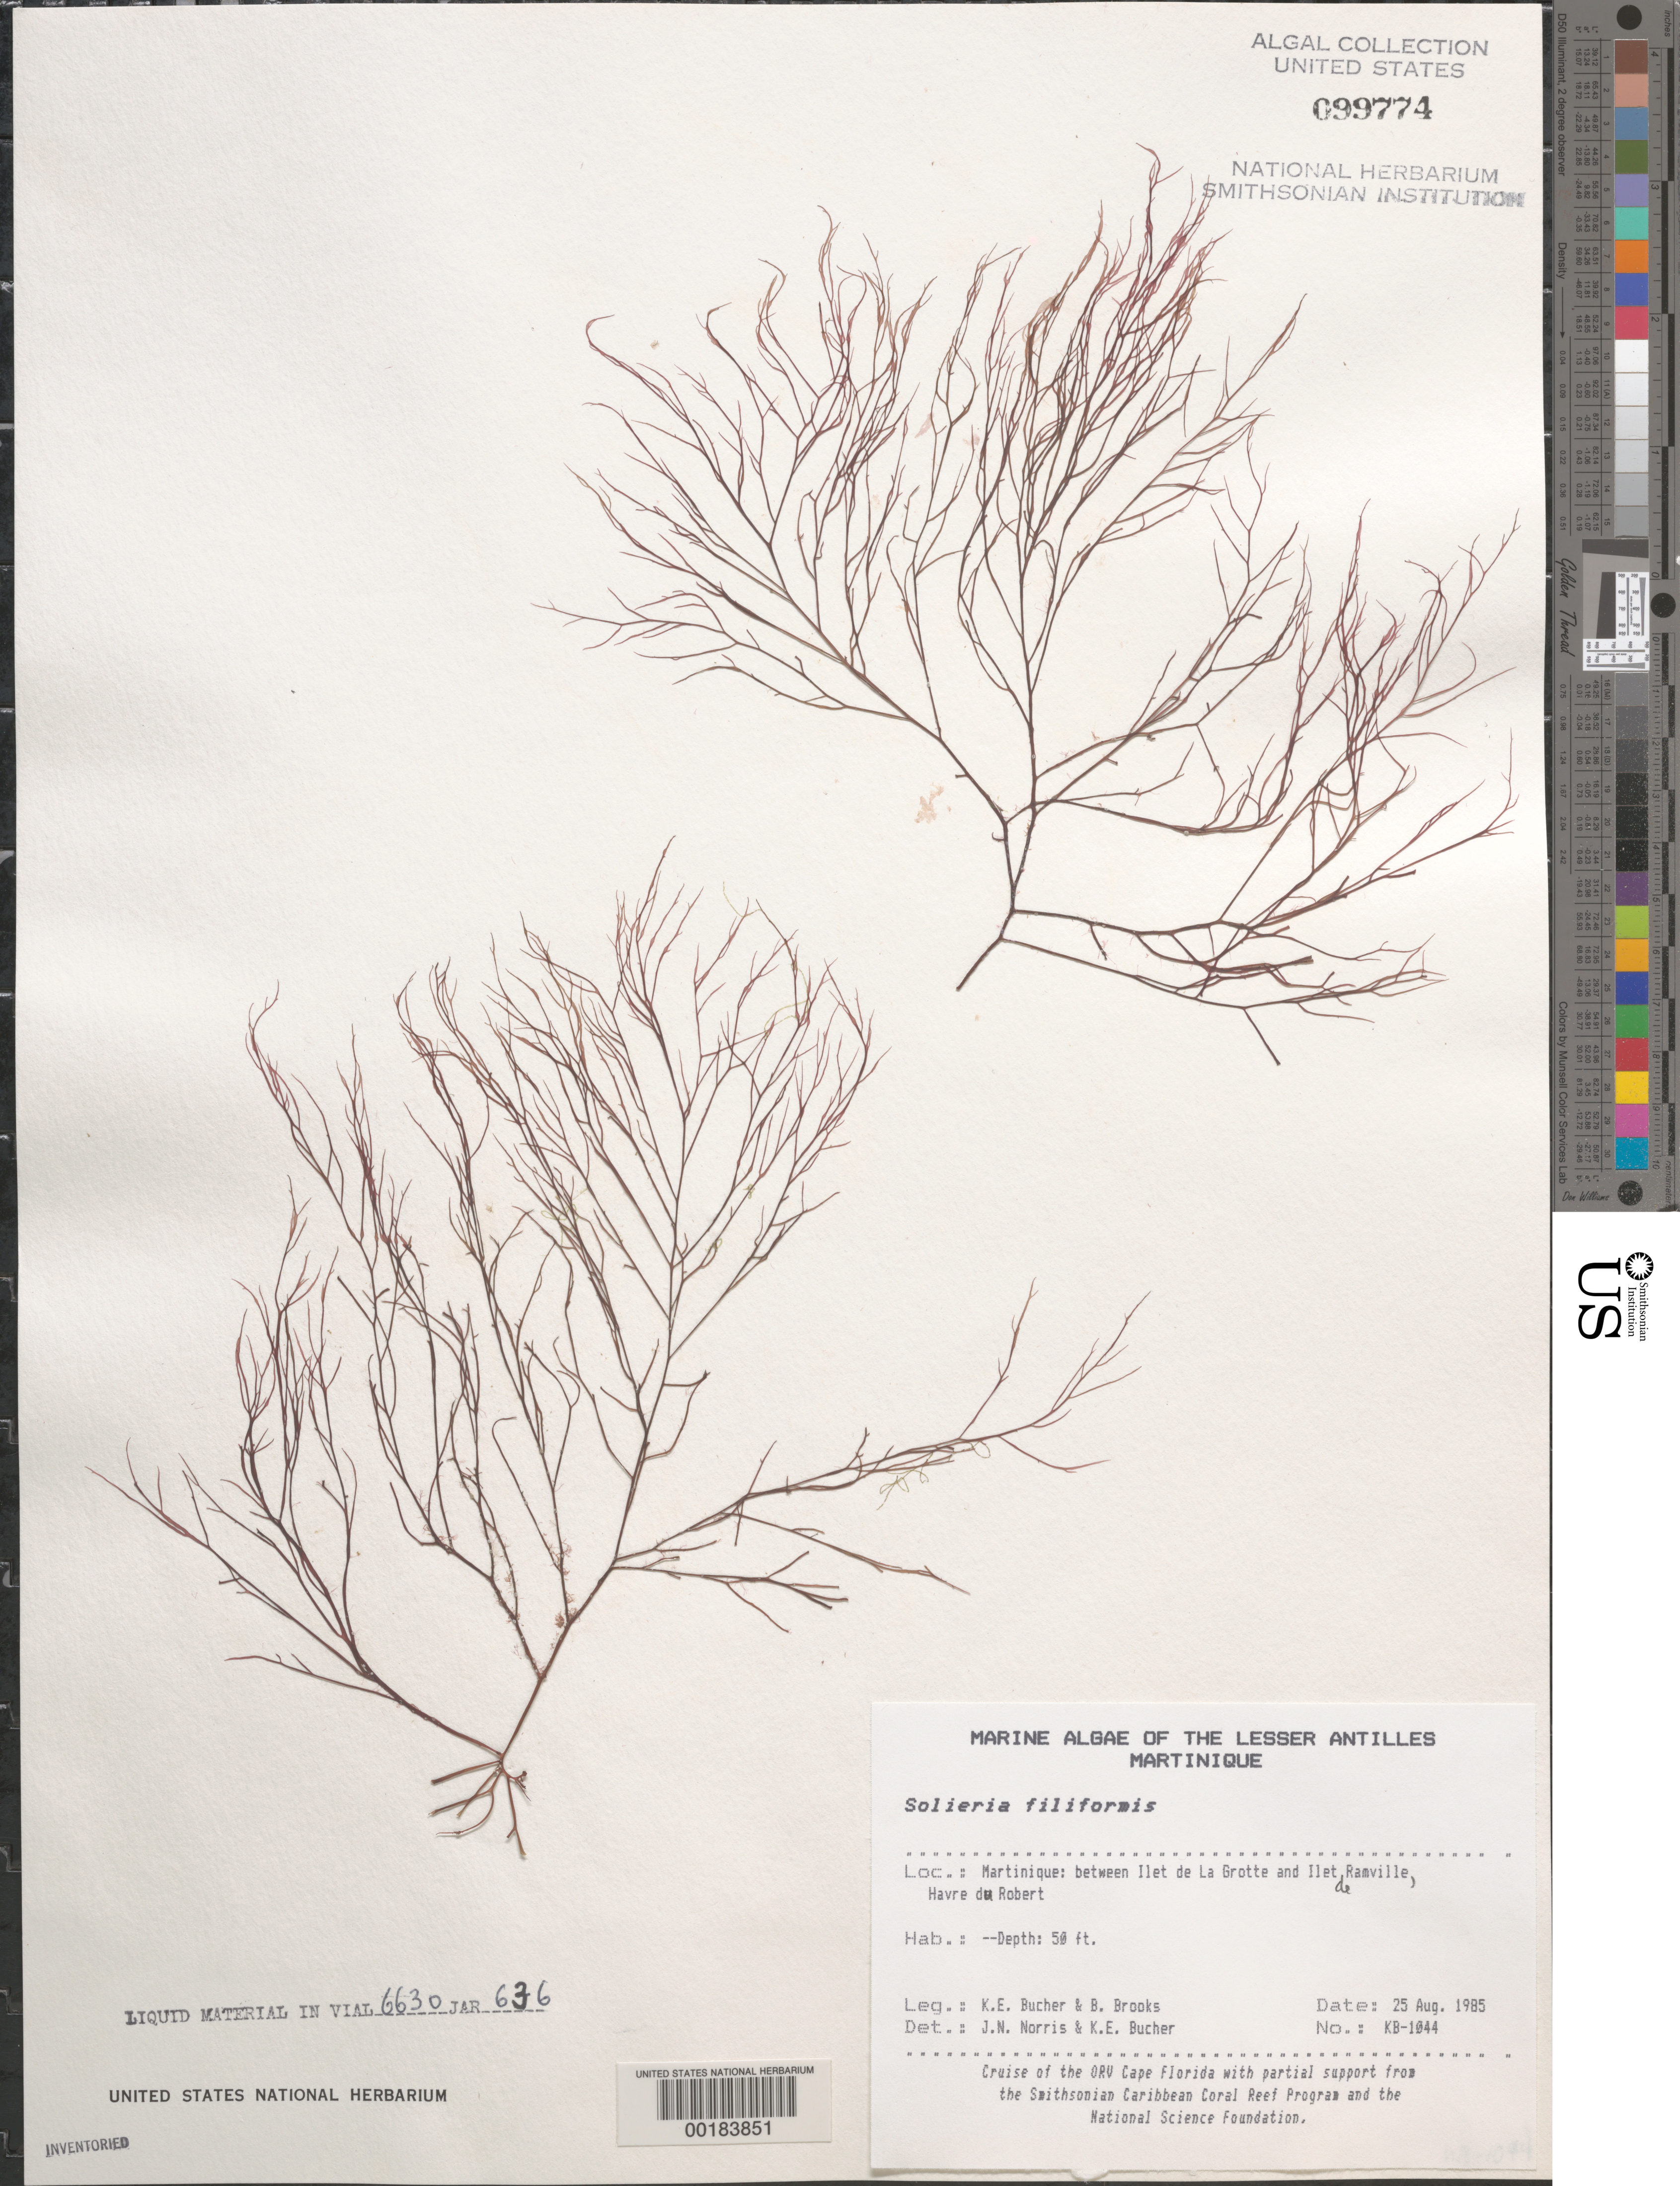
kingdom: Plantae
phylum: Rhodophyta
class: Florideophyceae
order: Gigartinales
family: Solieriaceae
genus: Solieria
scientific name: Solieria filiformis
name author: (Kütz.) P.W. Gabrielson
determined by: Norris, J. N.; Bucher, K. E.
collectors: K. E. Bucher & B. Brooks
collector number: Kb-1044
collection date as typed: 25 Aug 1985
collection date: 1985-08-25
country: Martinique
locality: Between Ilet de la Grotte and Ilet de Ramville, Havre du Robert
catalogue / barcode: US 99774